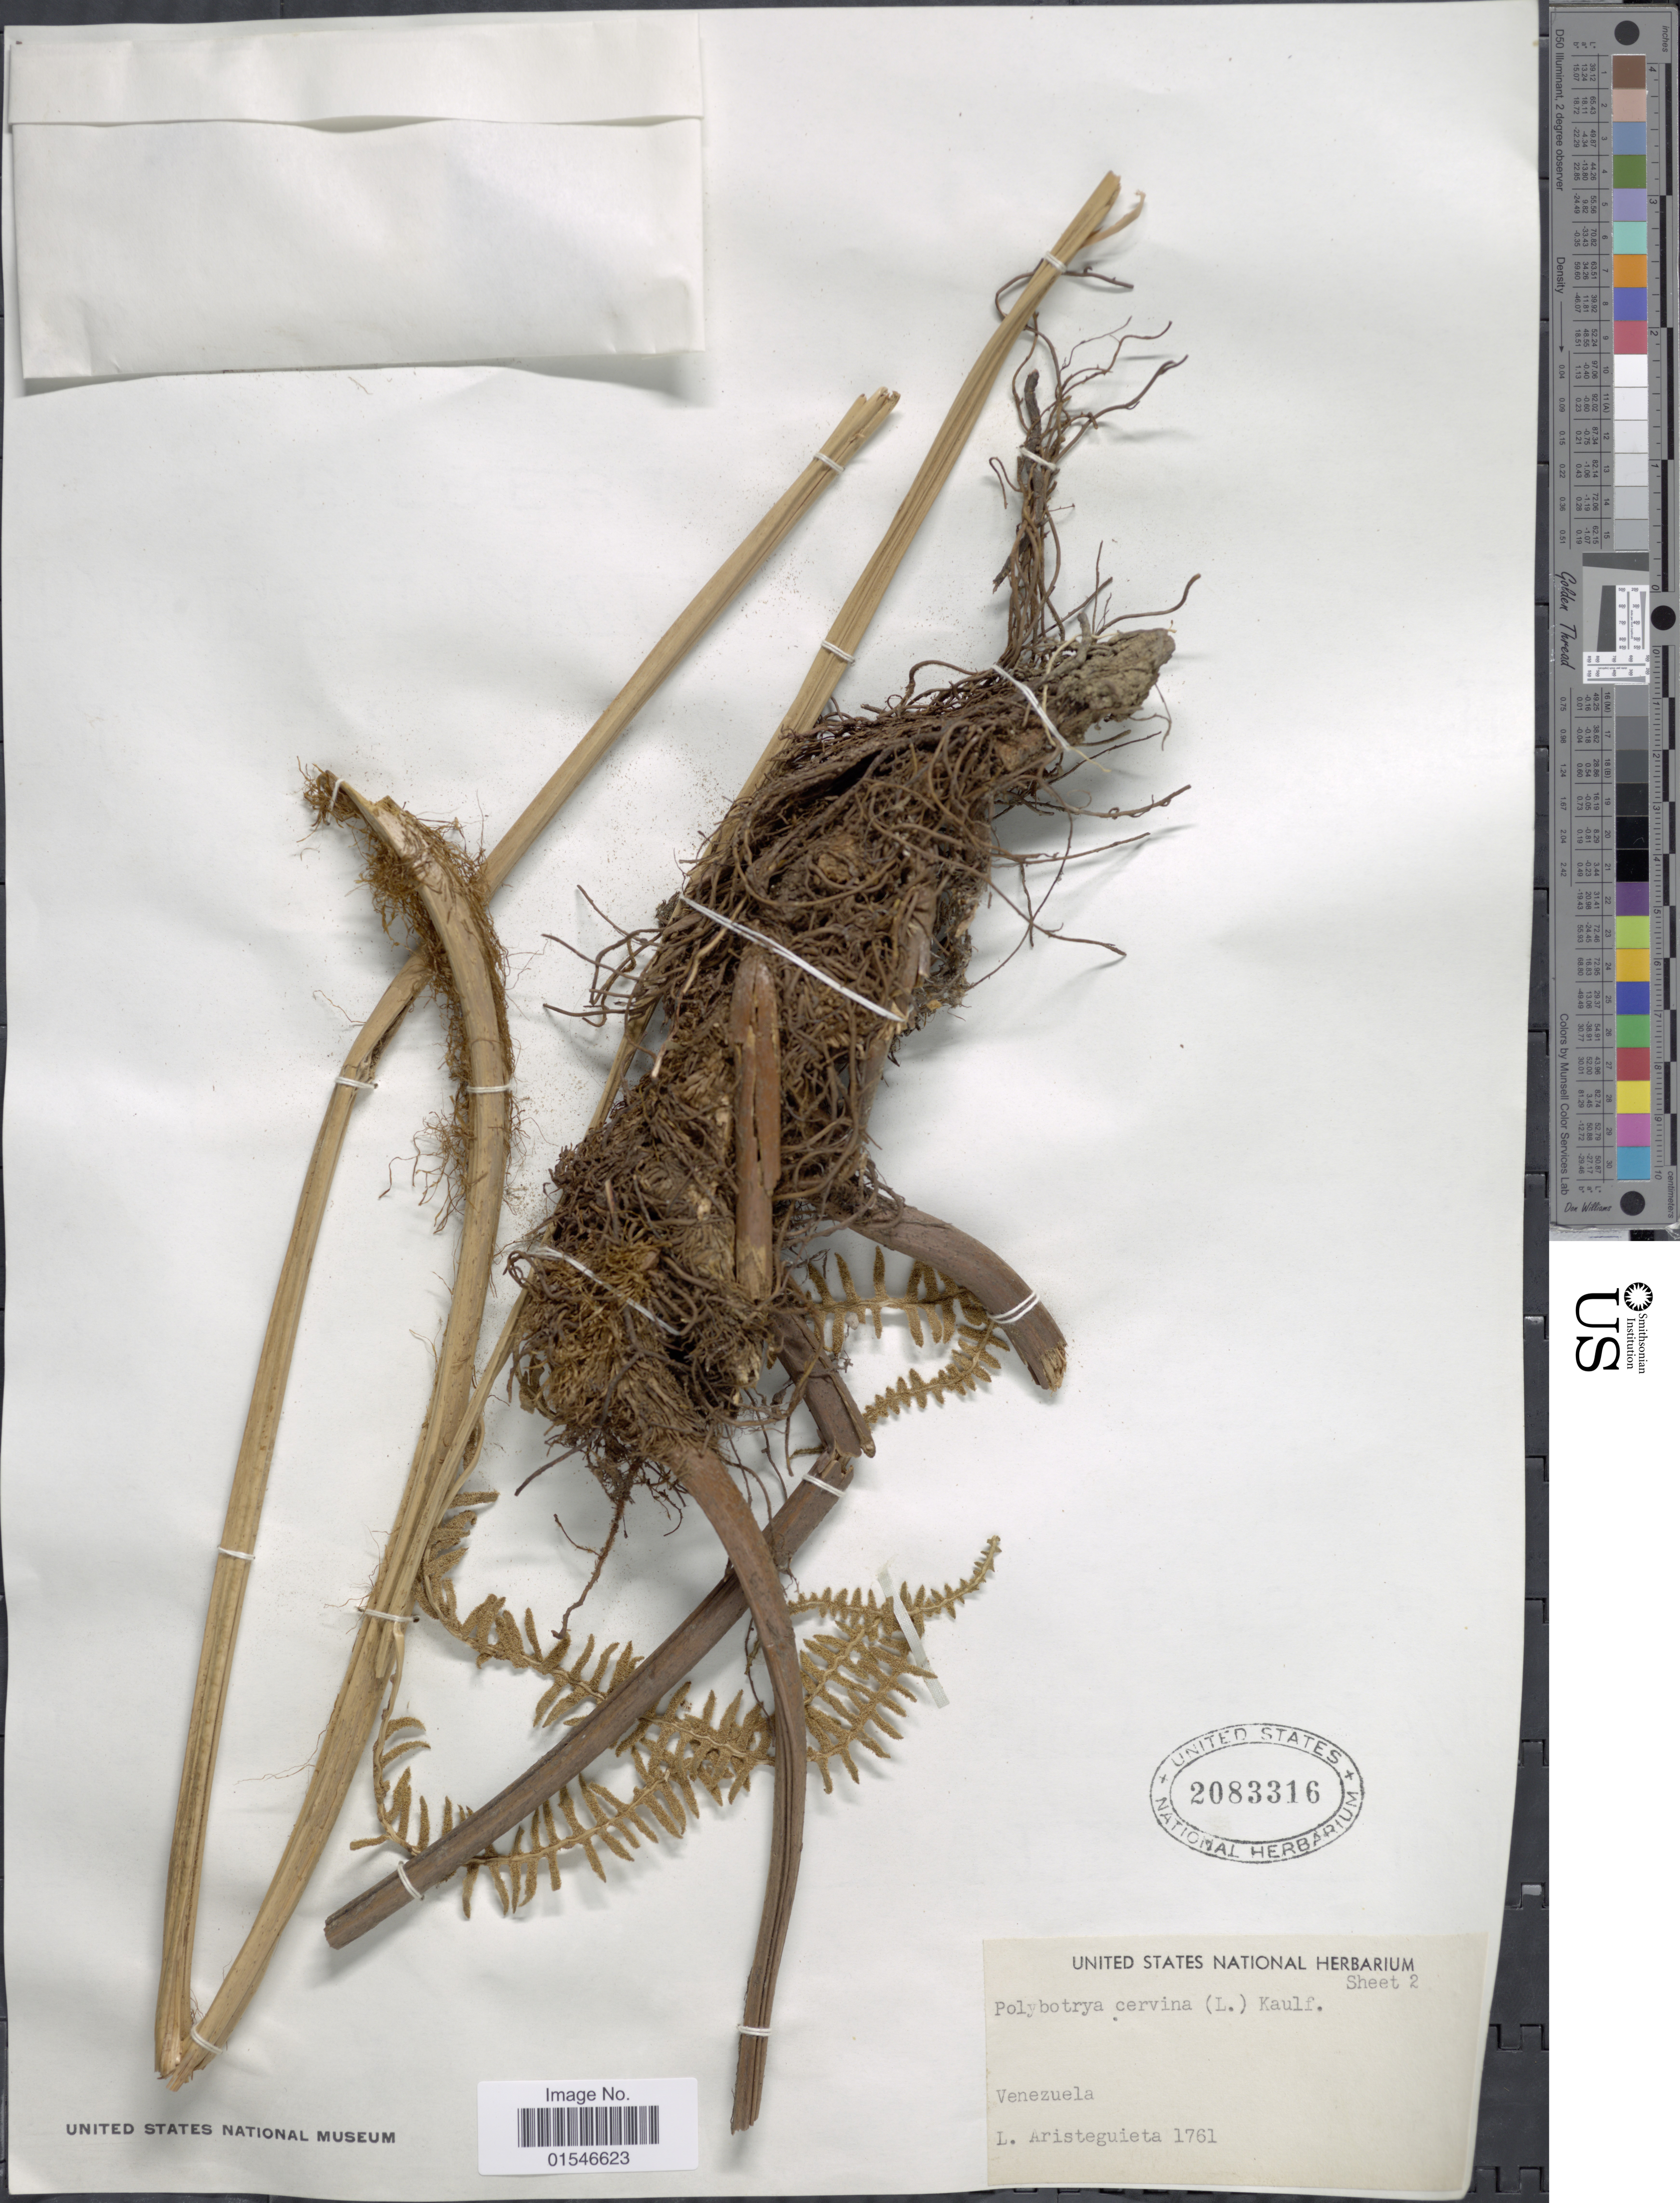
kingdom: Plantae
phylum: Tracheophyta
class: Polypodiopsida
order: Polypodiales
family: Dryopteridaceae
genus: Olfersia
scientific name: Olfersia cervina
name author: (L.) Kunze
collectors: L. Aristeguieta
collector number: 1761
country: Venezuela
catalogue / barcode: US 2083316